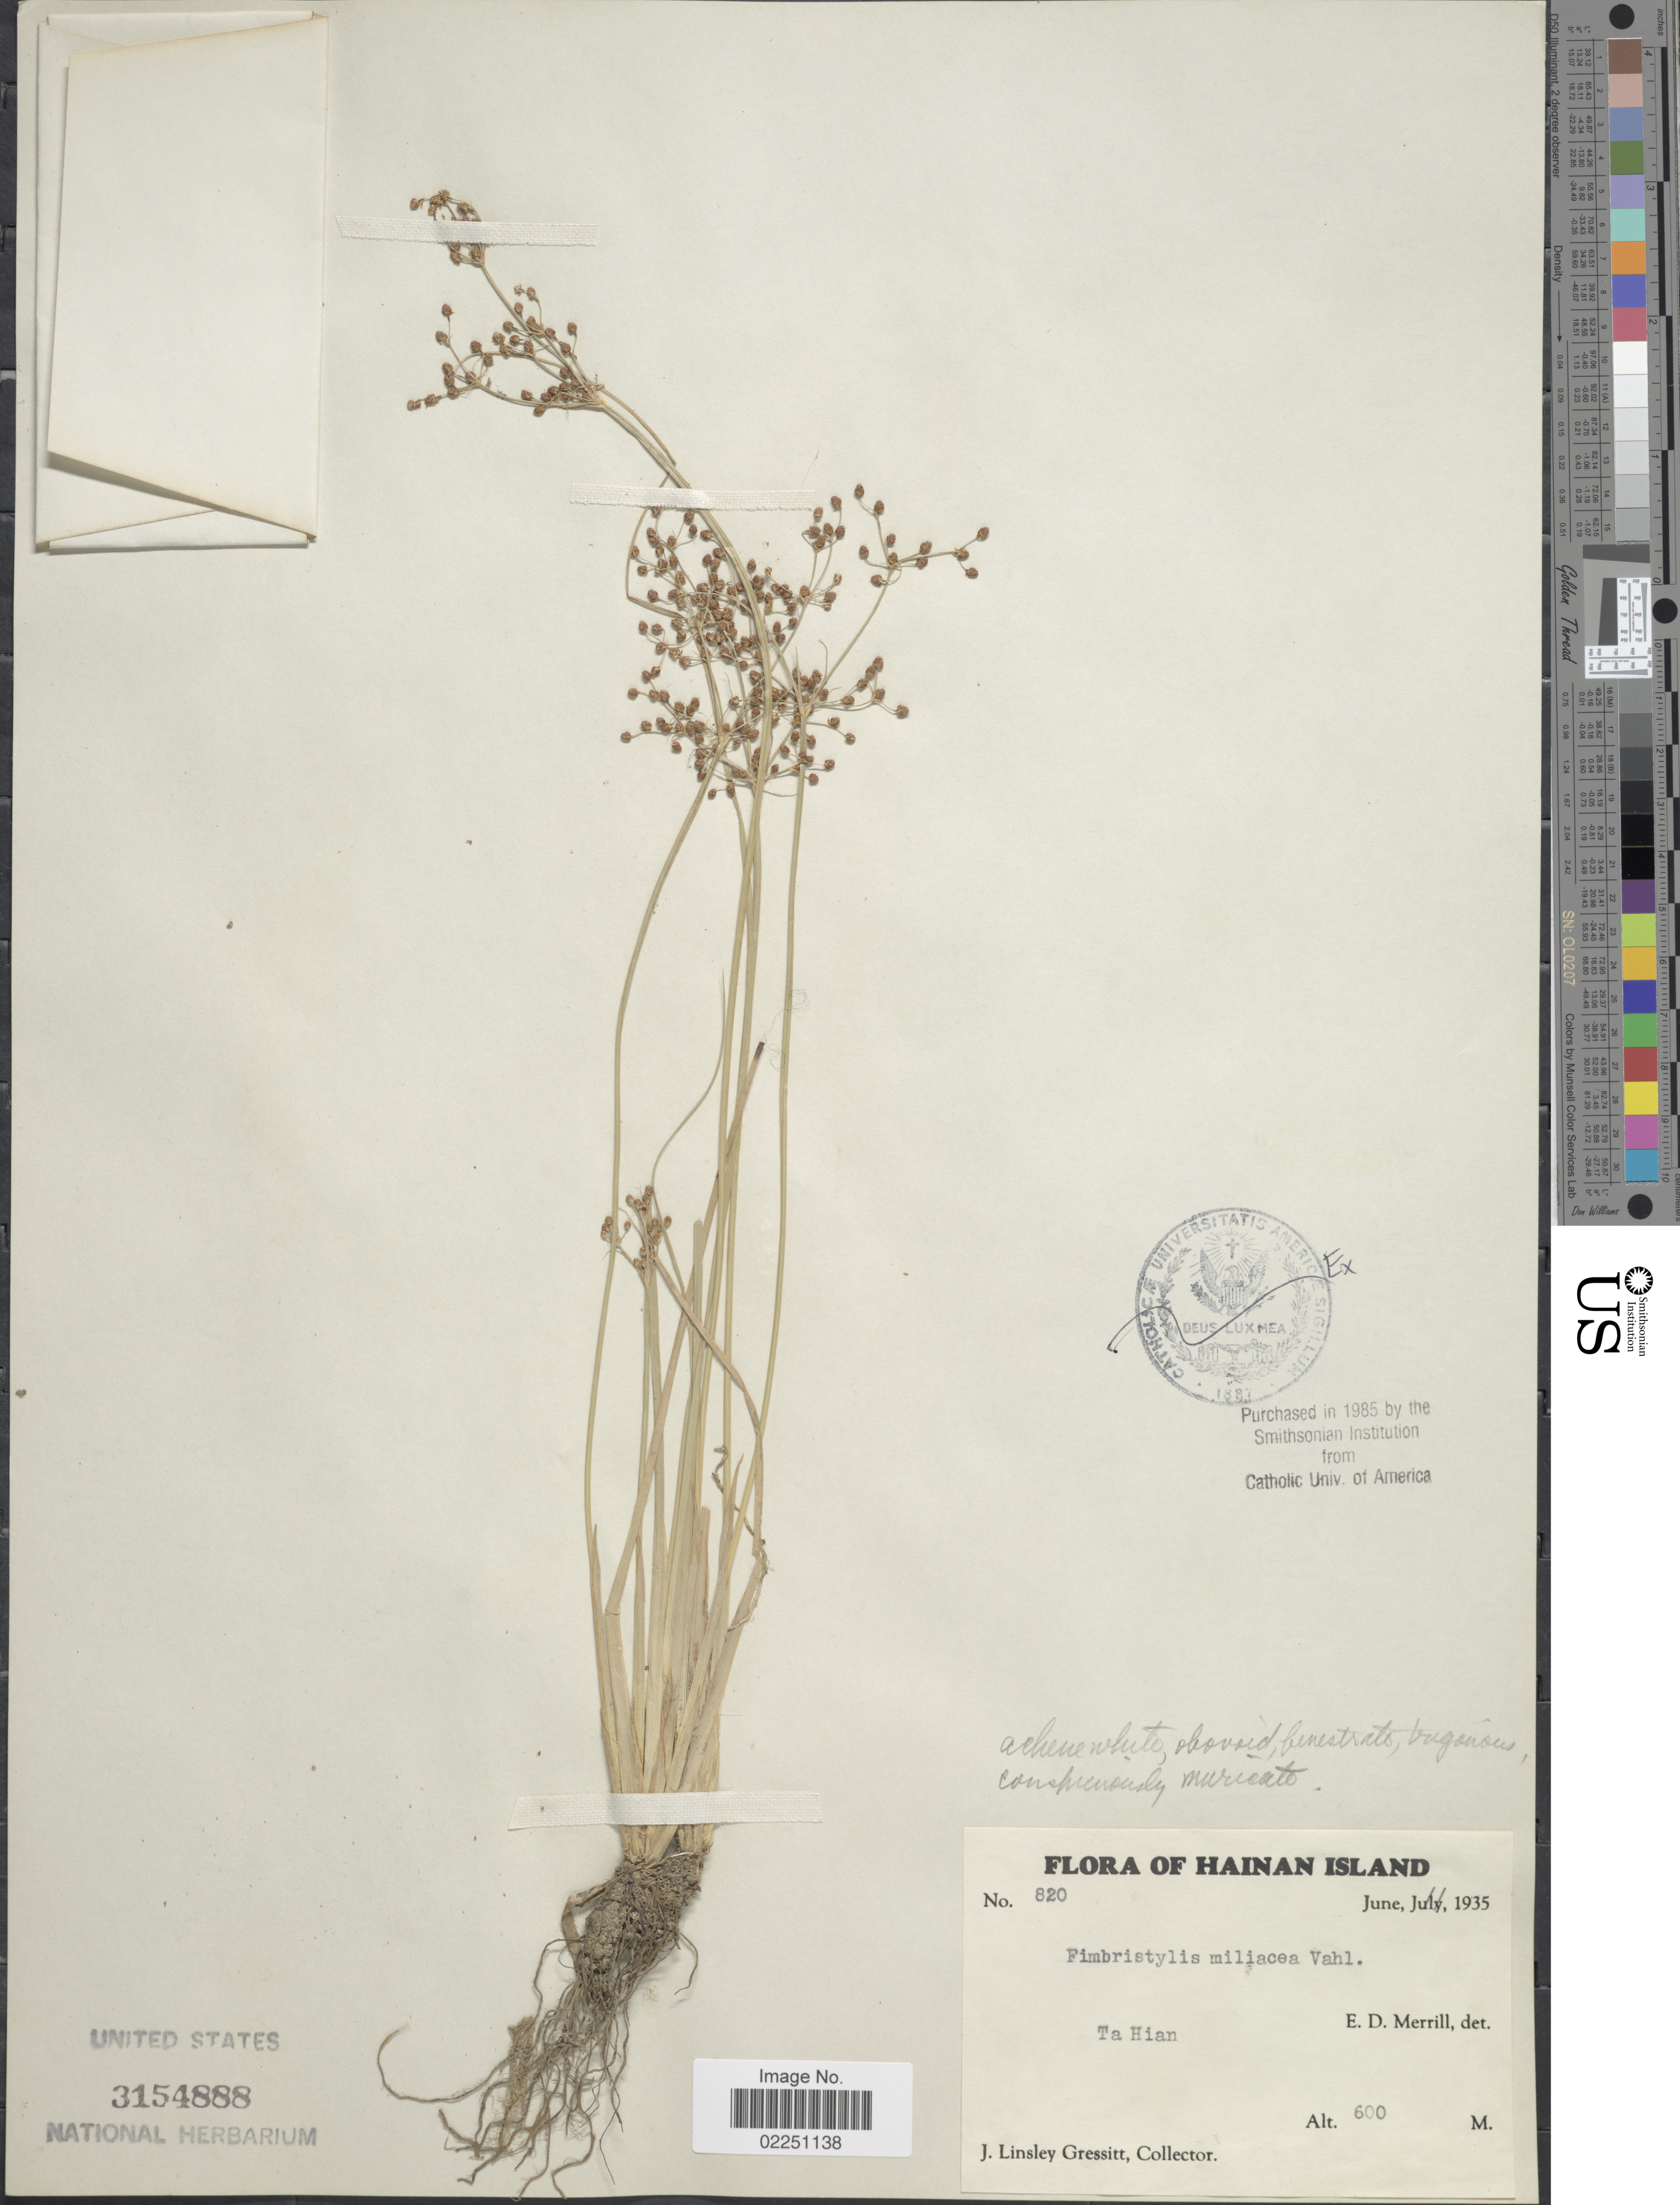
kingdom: Plantae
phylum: Tracheophyta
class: Liliopsida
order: Poales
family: Cyperaceae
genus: Fimbristylis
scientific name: Fimbristylis littoralis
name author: Gaudich.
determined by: Strong, M. T., (US), Smithsonian Institution - National Museum of Natural History (UNITED STATES)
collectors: J. Gressitt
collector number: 820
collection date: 1935-06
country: China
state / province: Hainan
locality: Hainan Island. Ta Hian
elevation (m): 600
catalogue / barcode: US 3154888